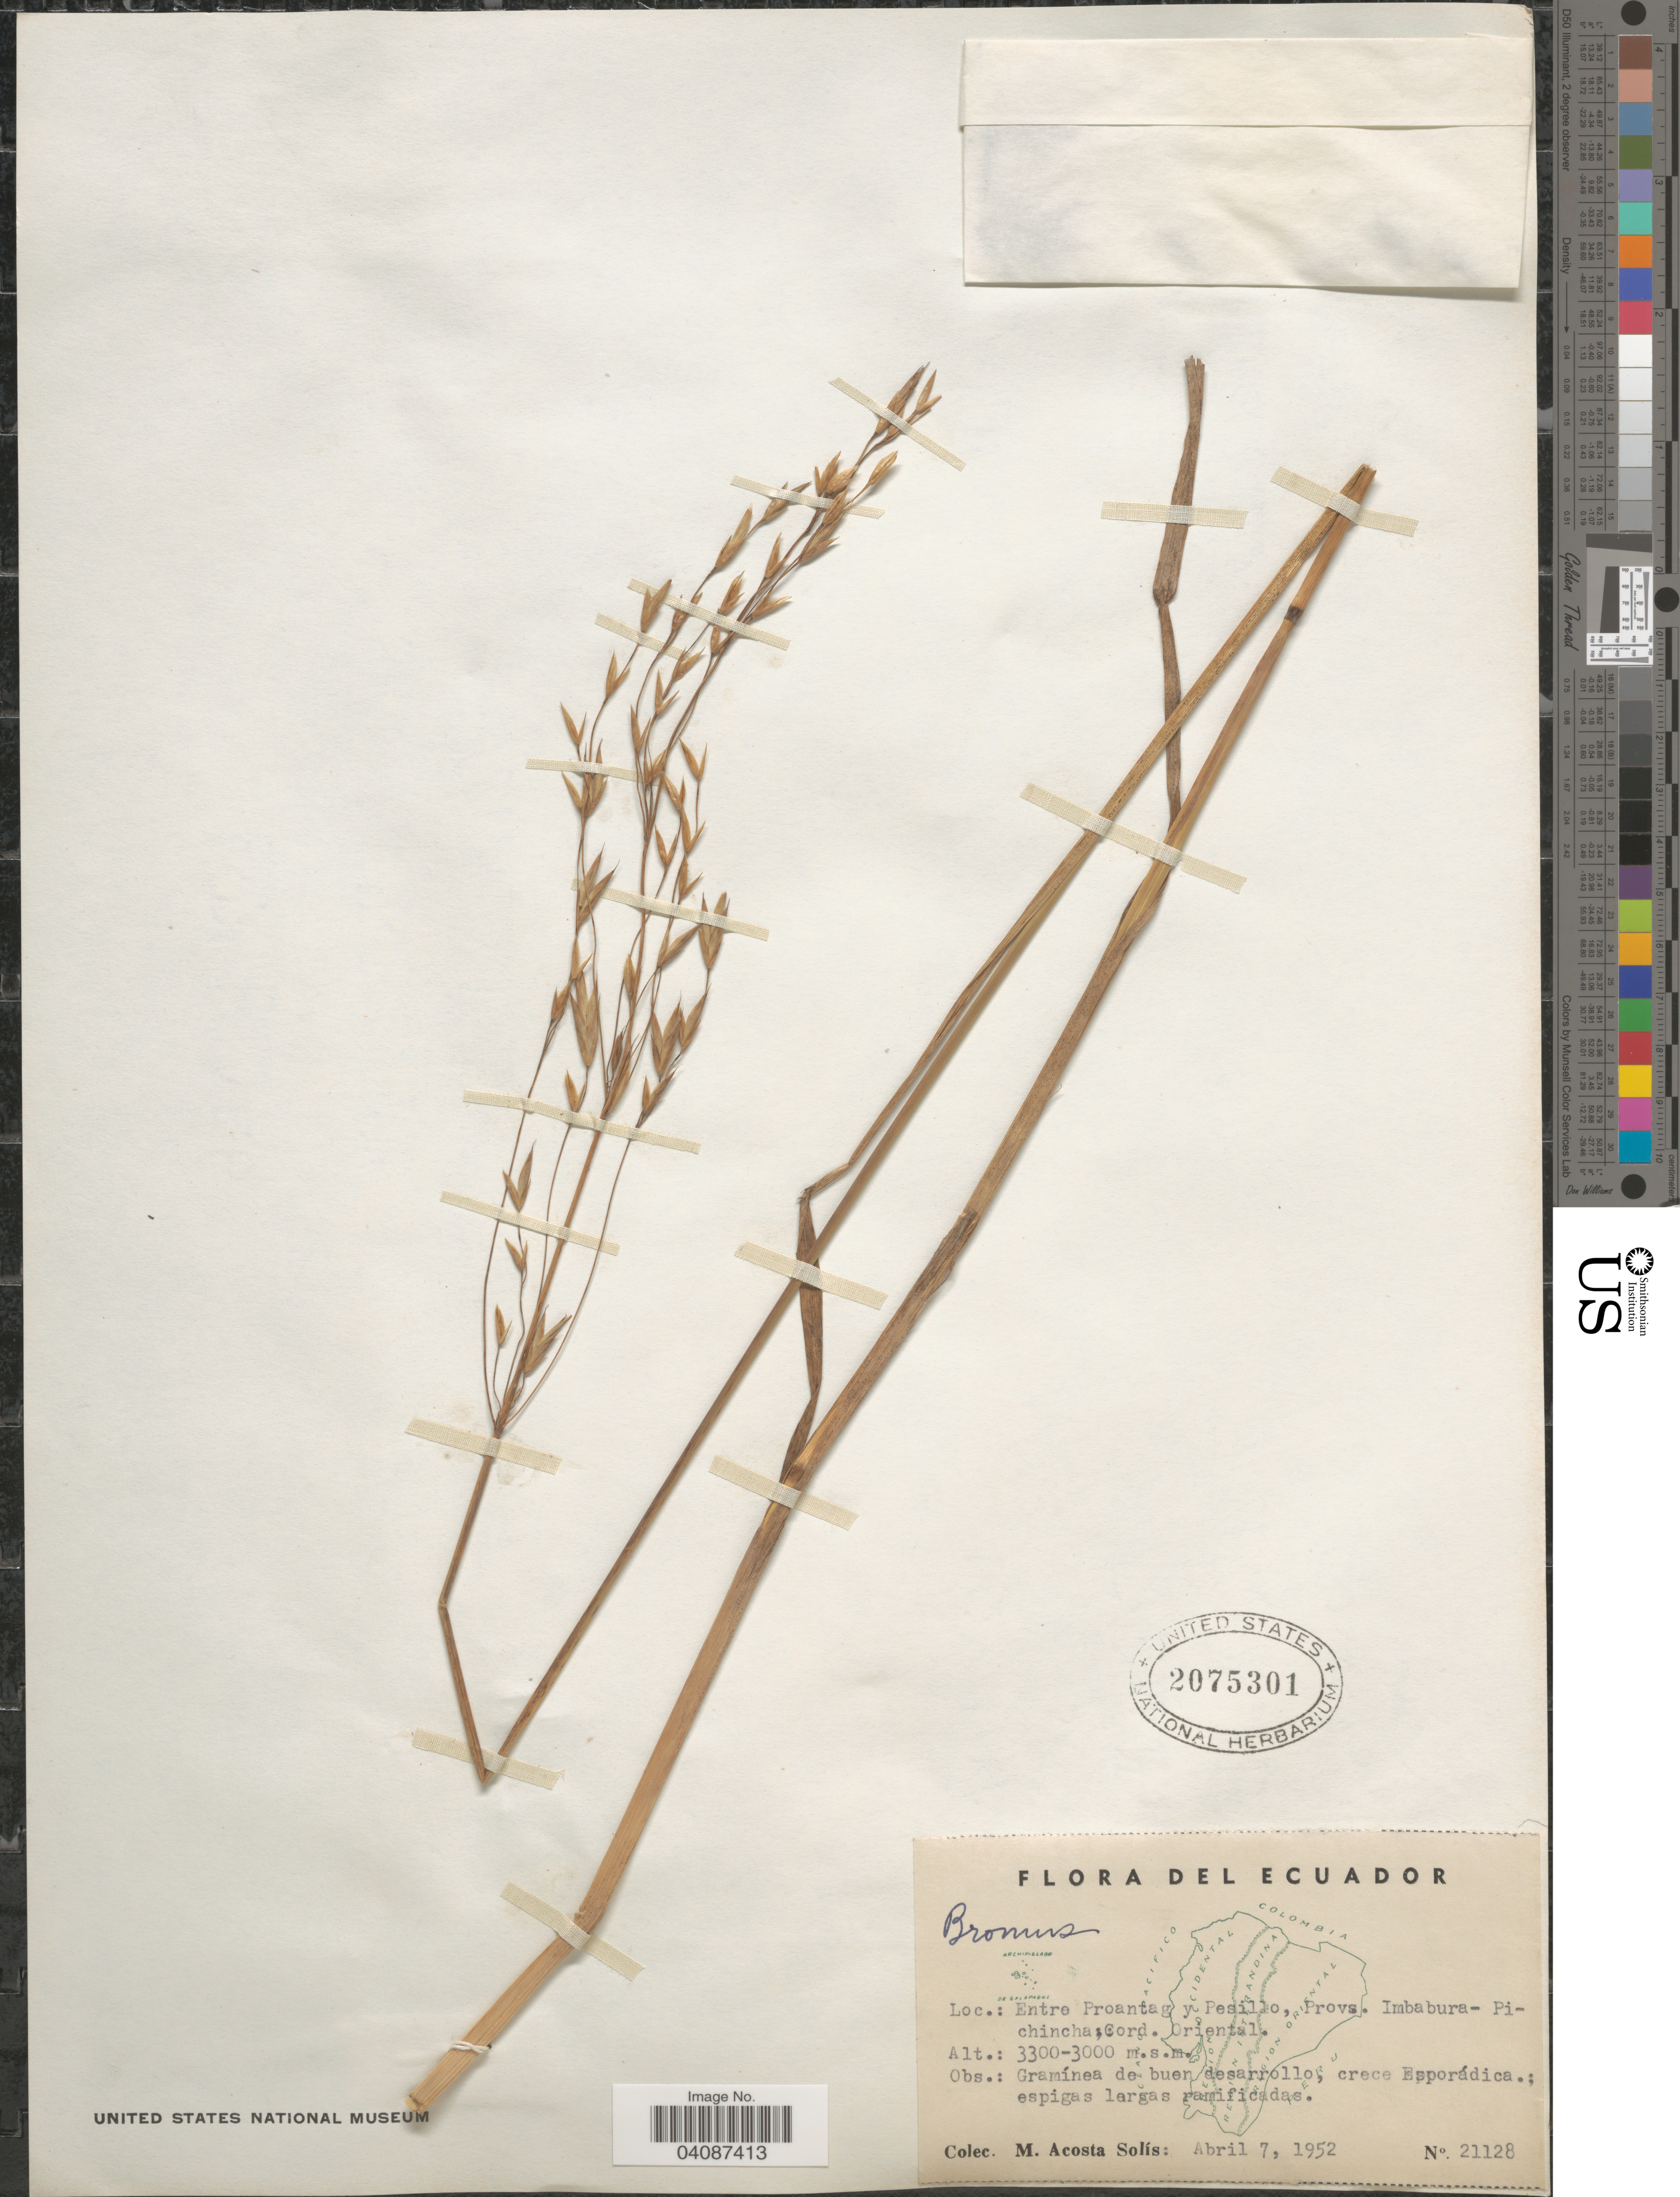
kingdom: Plantae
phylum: Tracheophyta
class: Liliopsida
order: Poales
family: Poaceae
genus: Bromus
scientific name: Bromus sp.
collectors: M. Acosta Solis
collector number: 21128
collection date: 1952-04-07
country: Ecuador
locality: Entre Proantag y Pesillo, Provs. Imbabura- Pichincha; Cord. Oriental.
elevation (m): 3000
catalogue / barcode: US 2075301